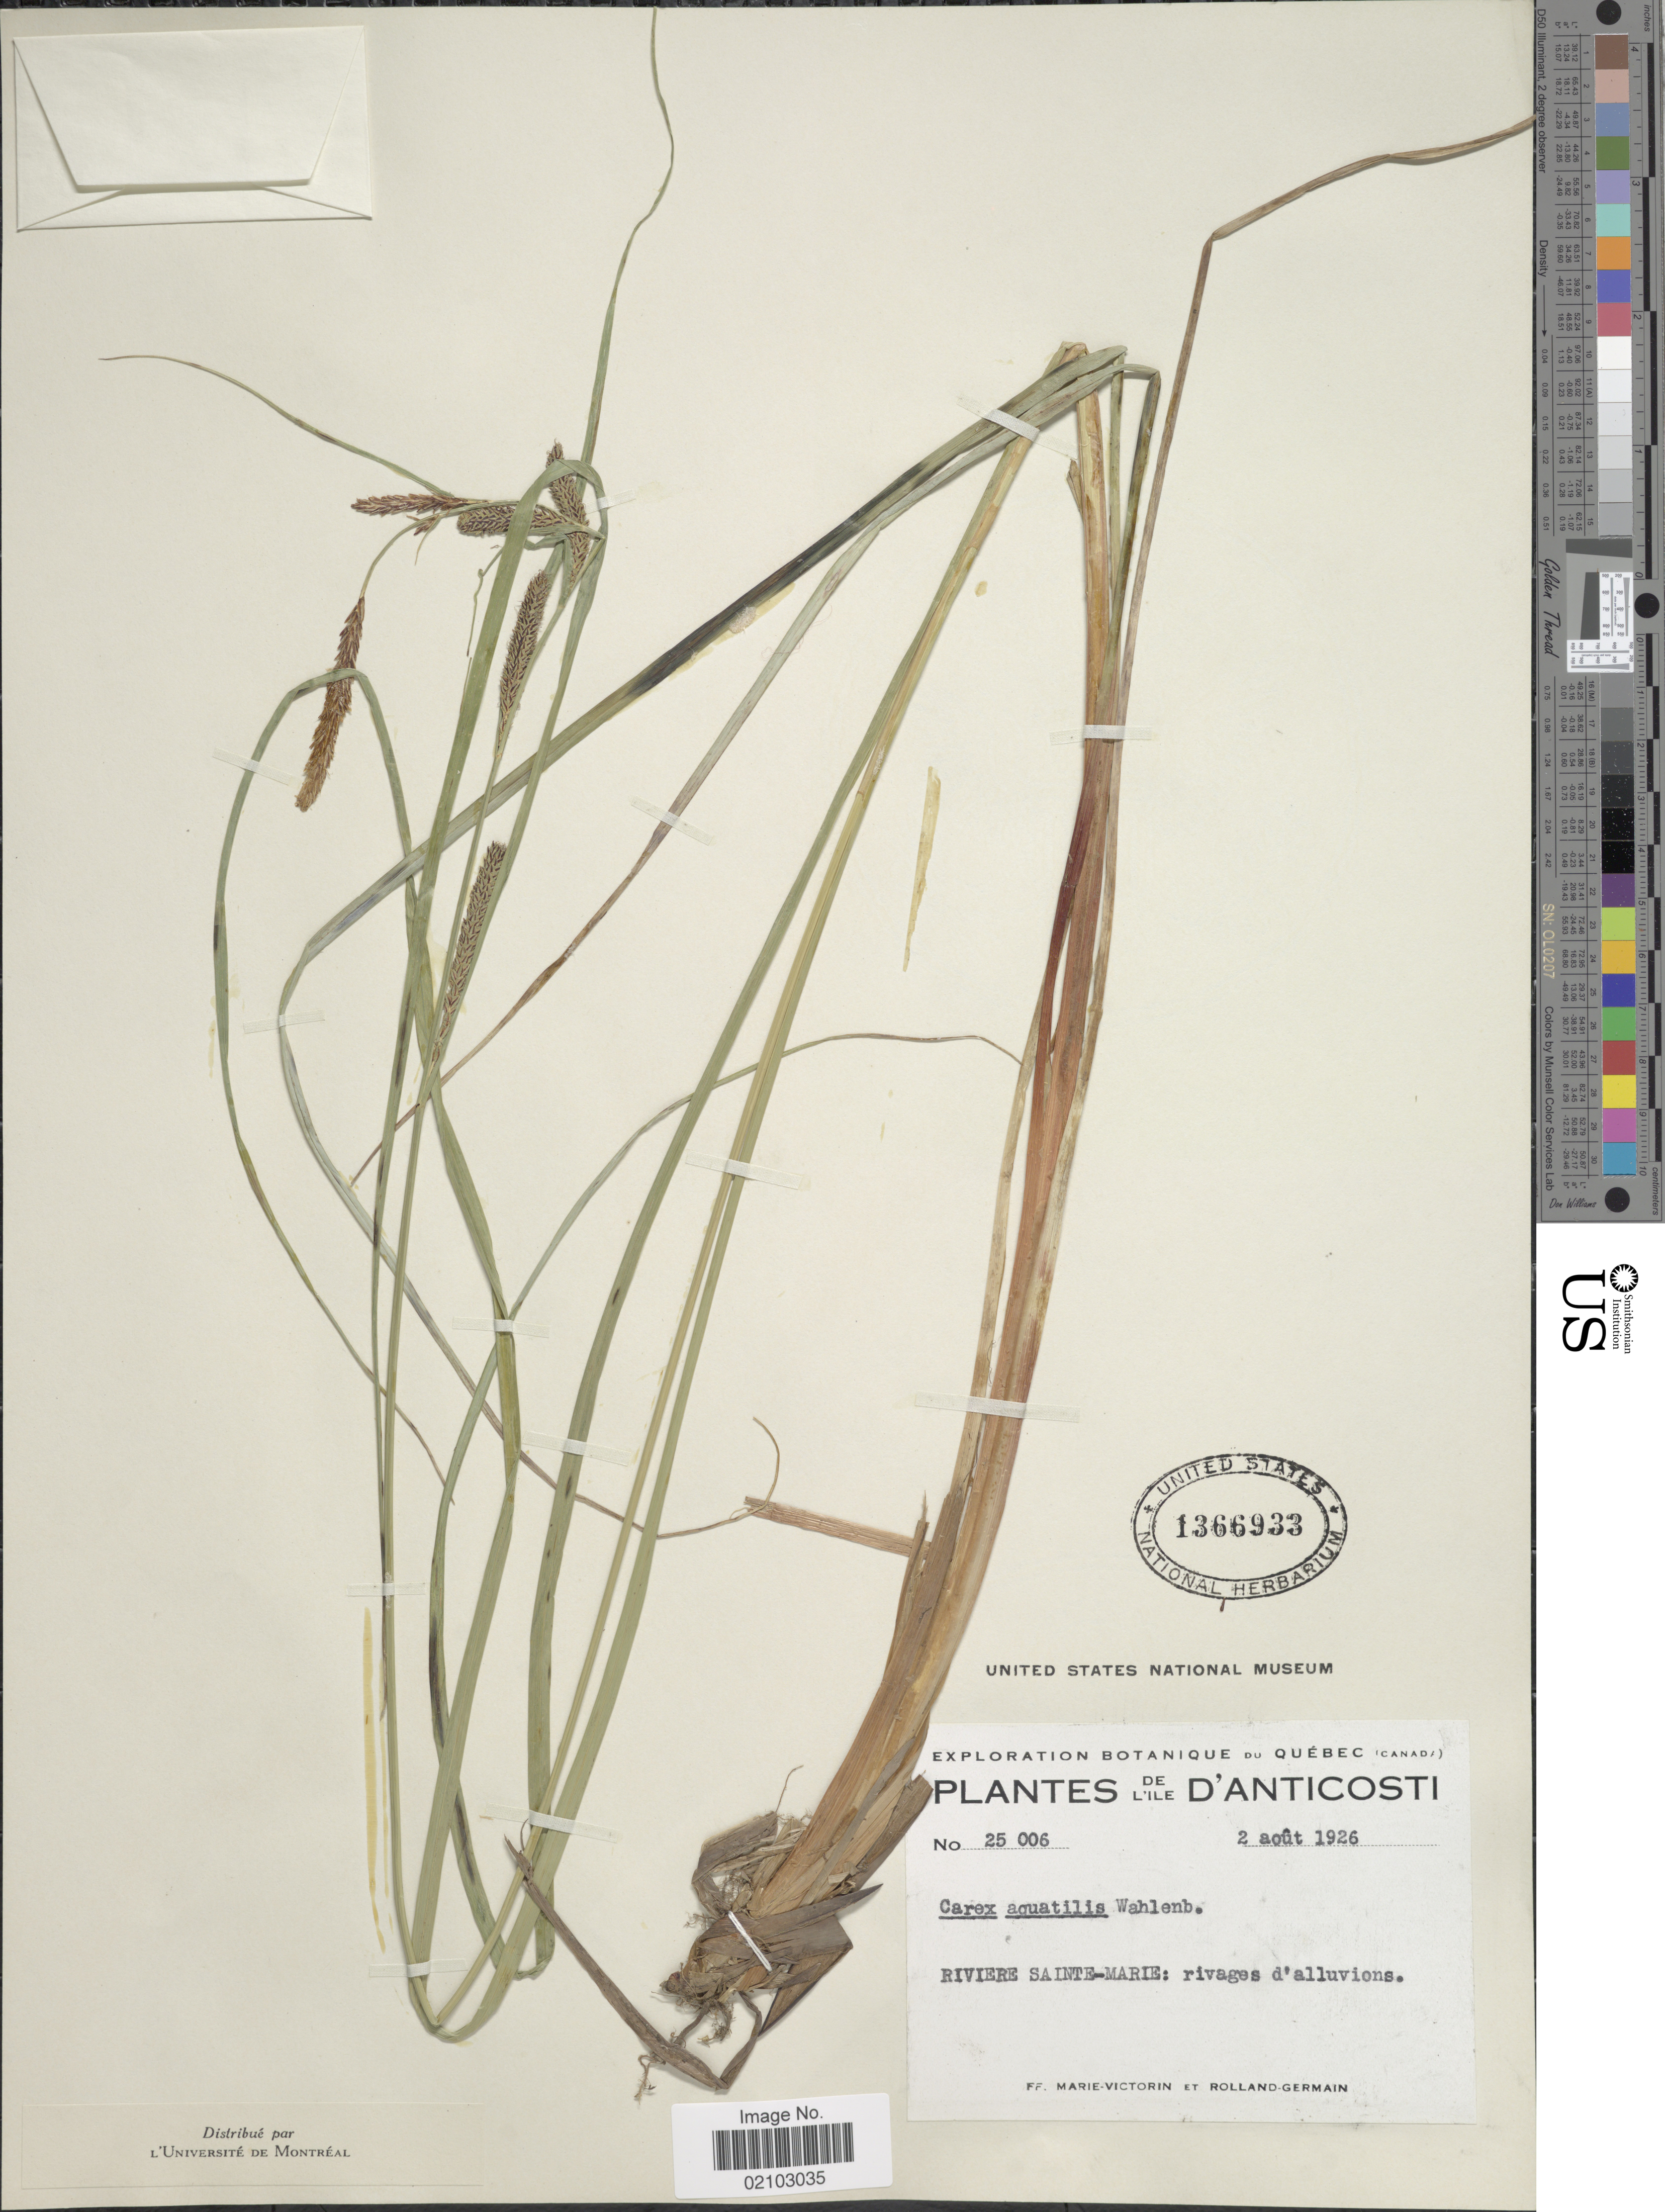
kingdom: Plantae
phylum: Tracheophyta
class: Liliopsida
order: Poales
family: Cyperaceae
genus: Carex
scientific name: Carex aquatilis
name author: Wahlenb.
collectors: F. Marie-Victorin & Rolland-Germain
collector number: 25006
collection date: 1926-08-02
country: Canada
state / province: Quebec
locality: De L'ile D'Anticosti, Riviere Sainte-Marie: rivages d'alluvions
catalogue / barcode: US 1366933